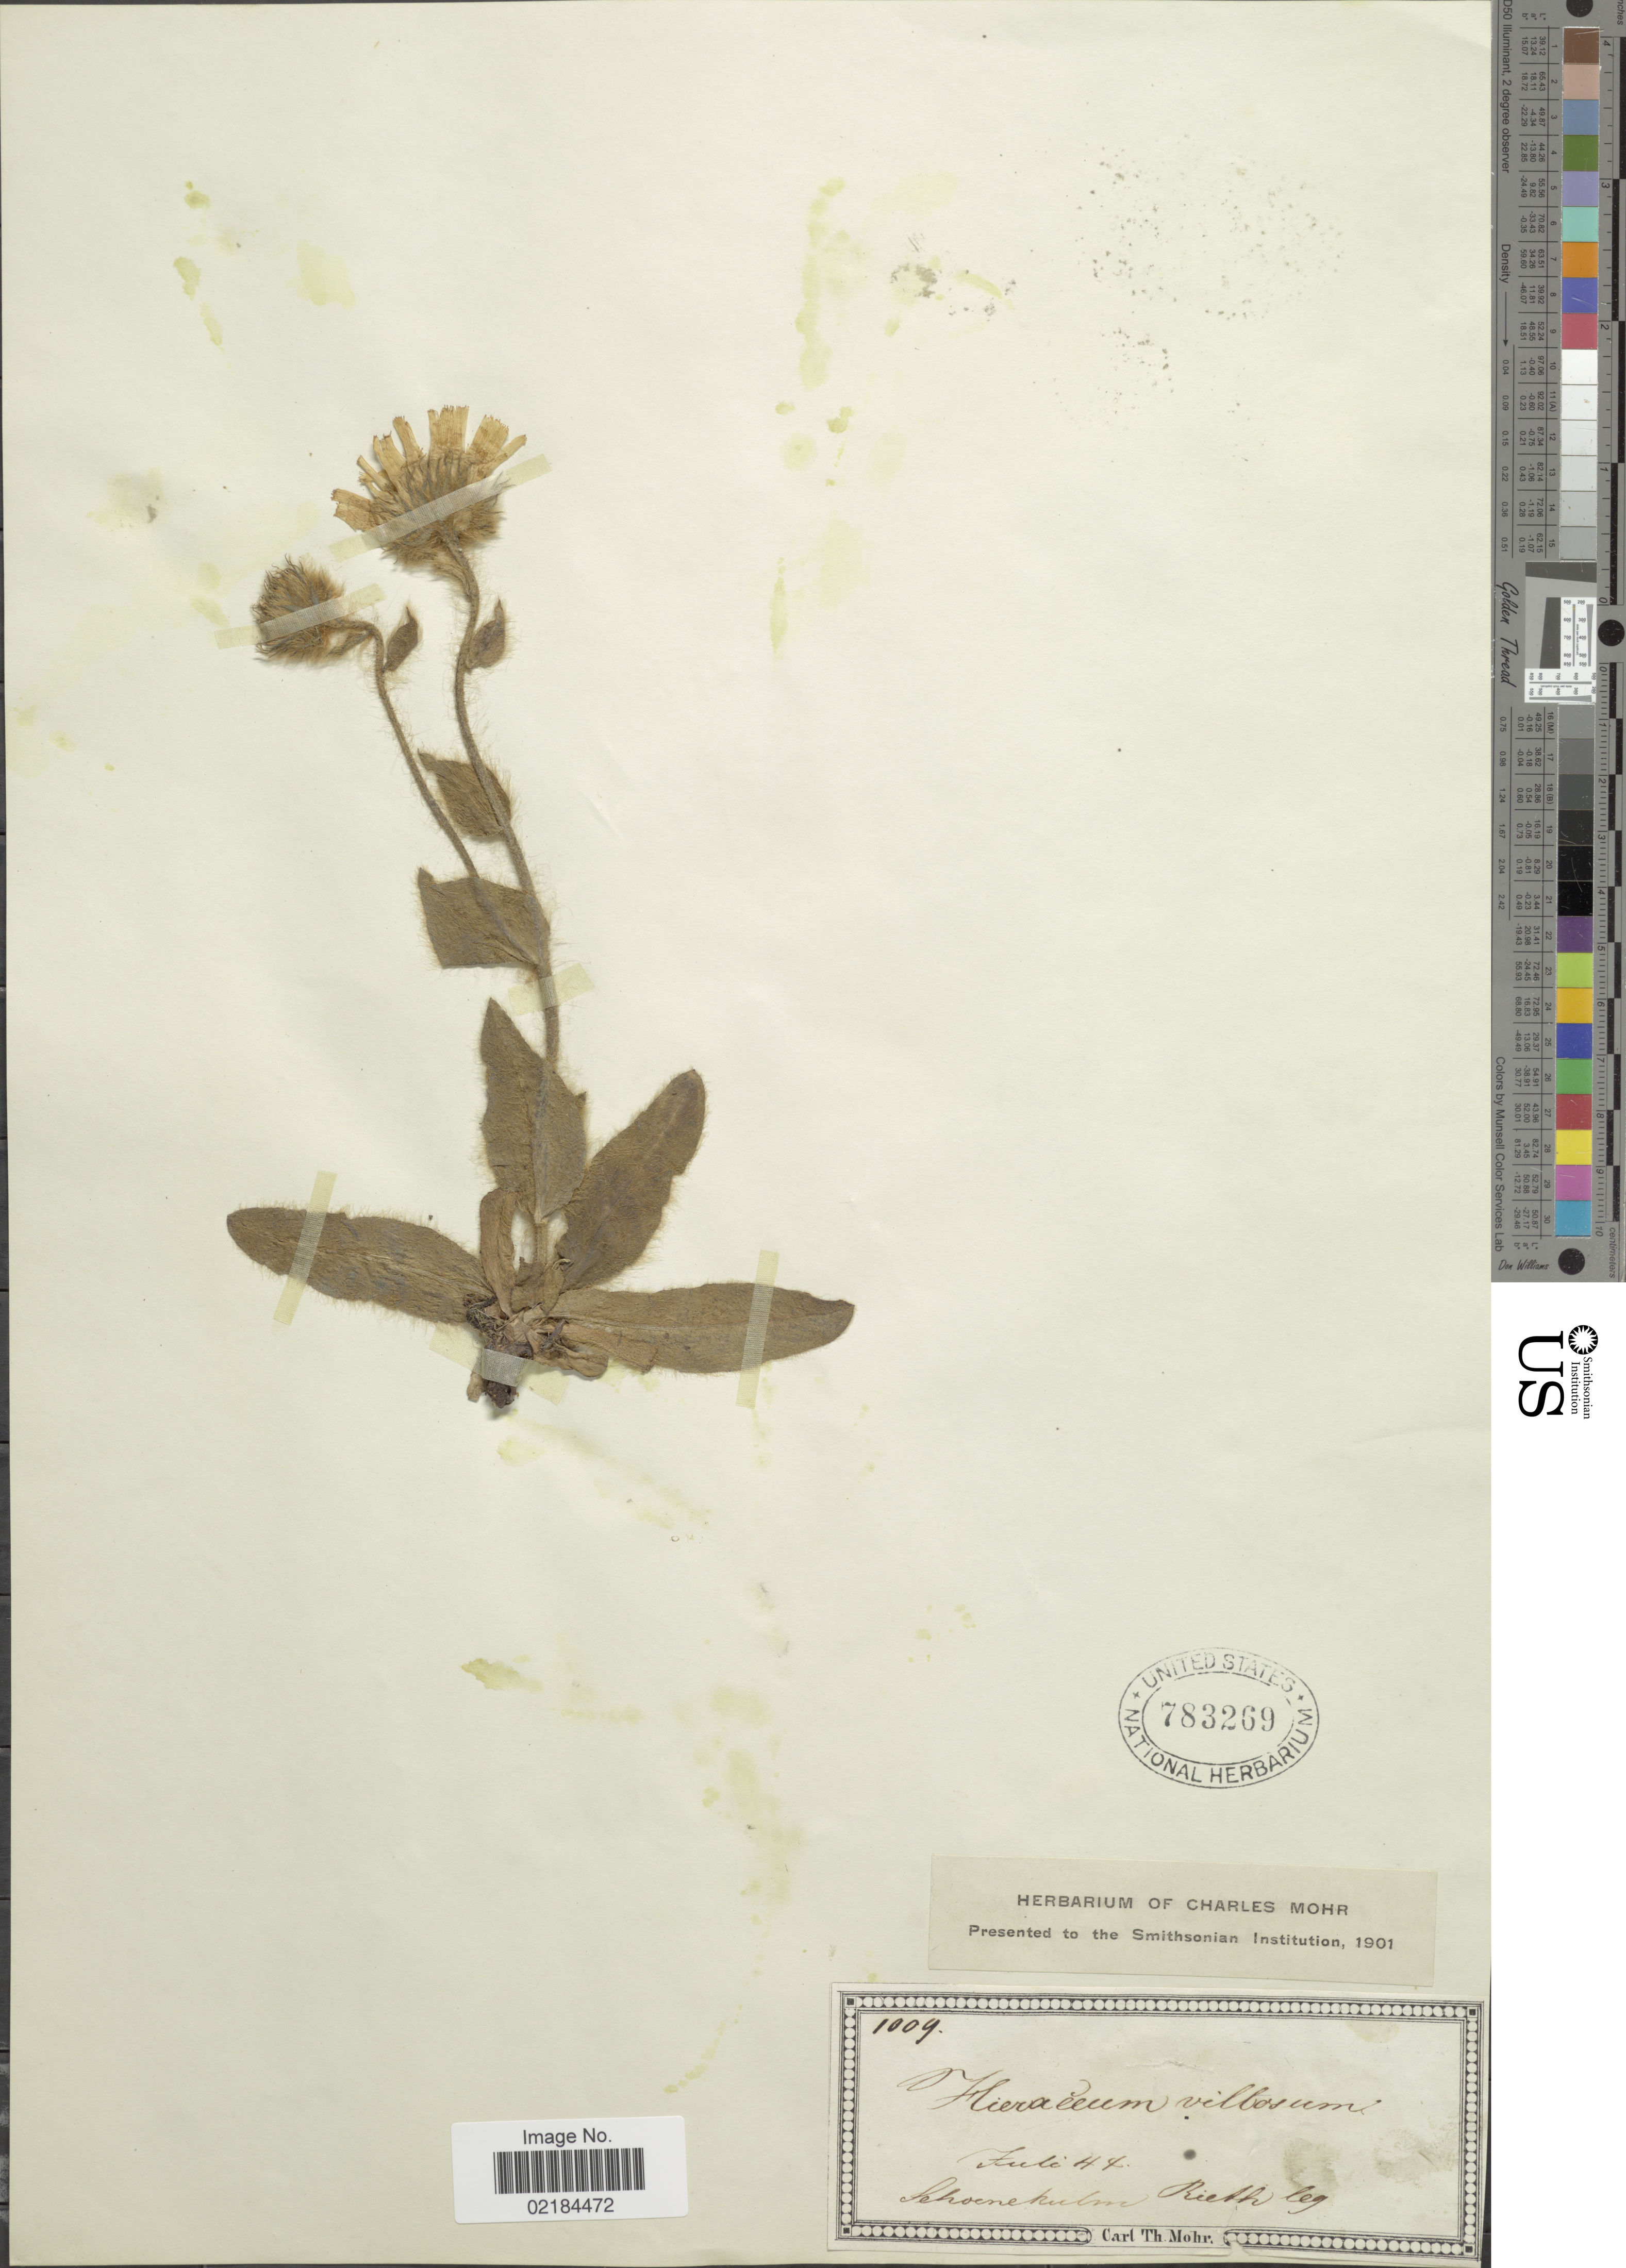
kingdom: Plantae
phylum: Tracheophyta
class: Magnoliopsida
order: Asterales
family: Asteraceae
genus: Hieracium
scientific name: Hieracium villosum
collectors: -. Rieth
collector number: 1009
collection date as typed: Transcribed d/m/y: /7/44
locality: Schoenekulm [interpreted]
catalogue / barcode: US 783269